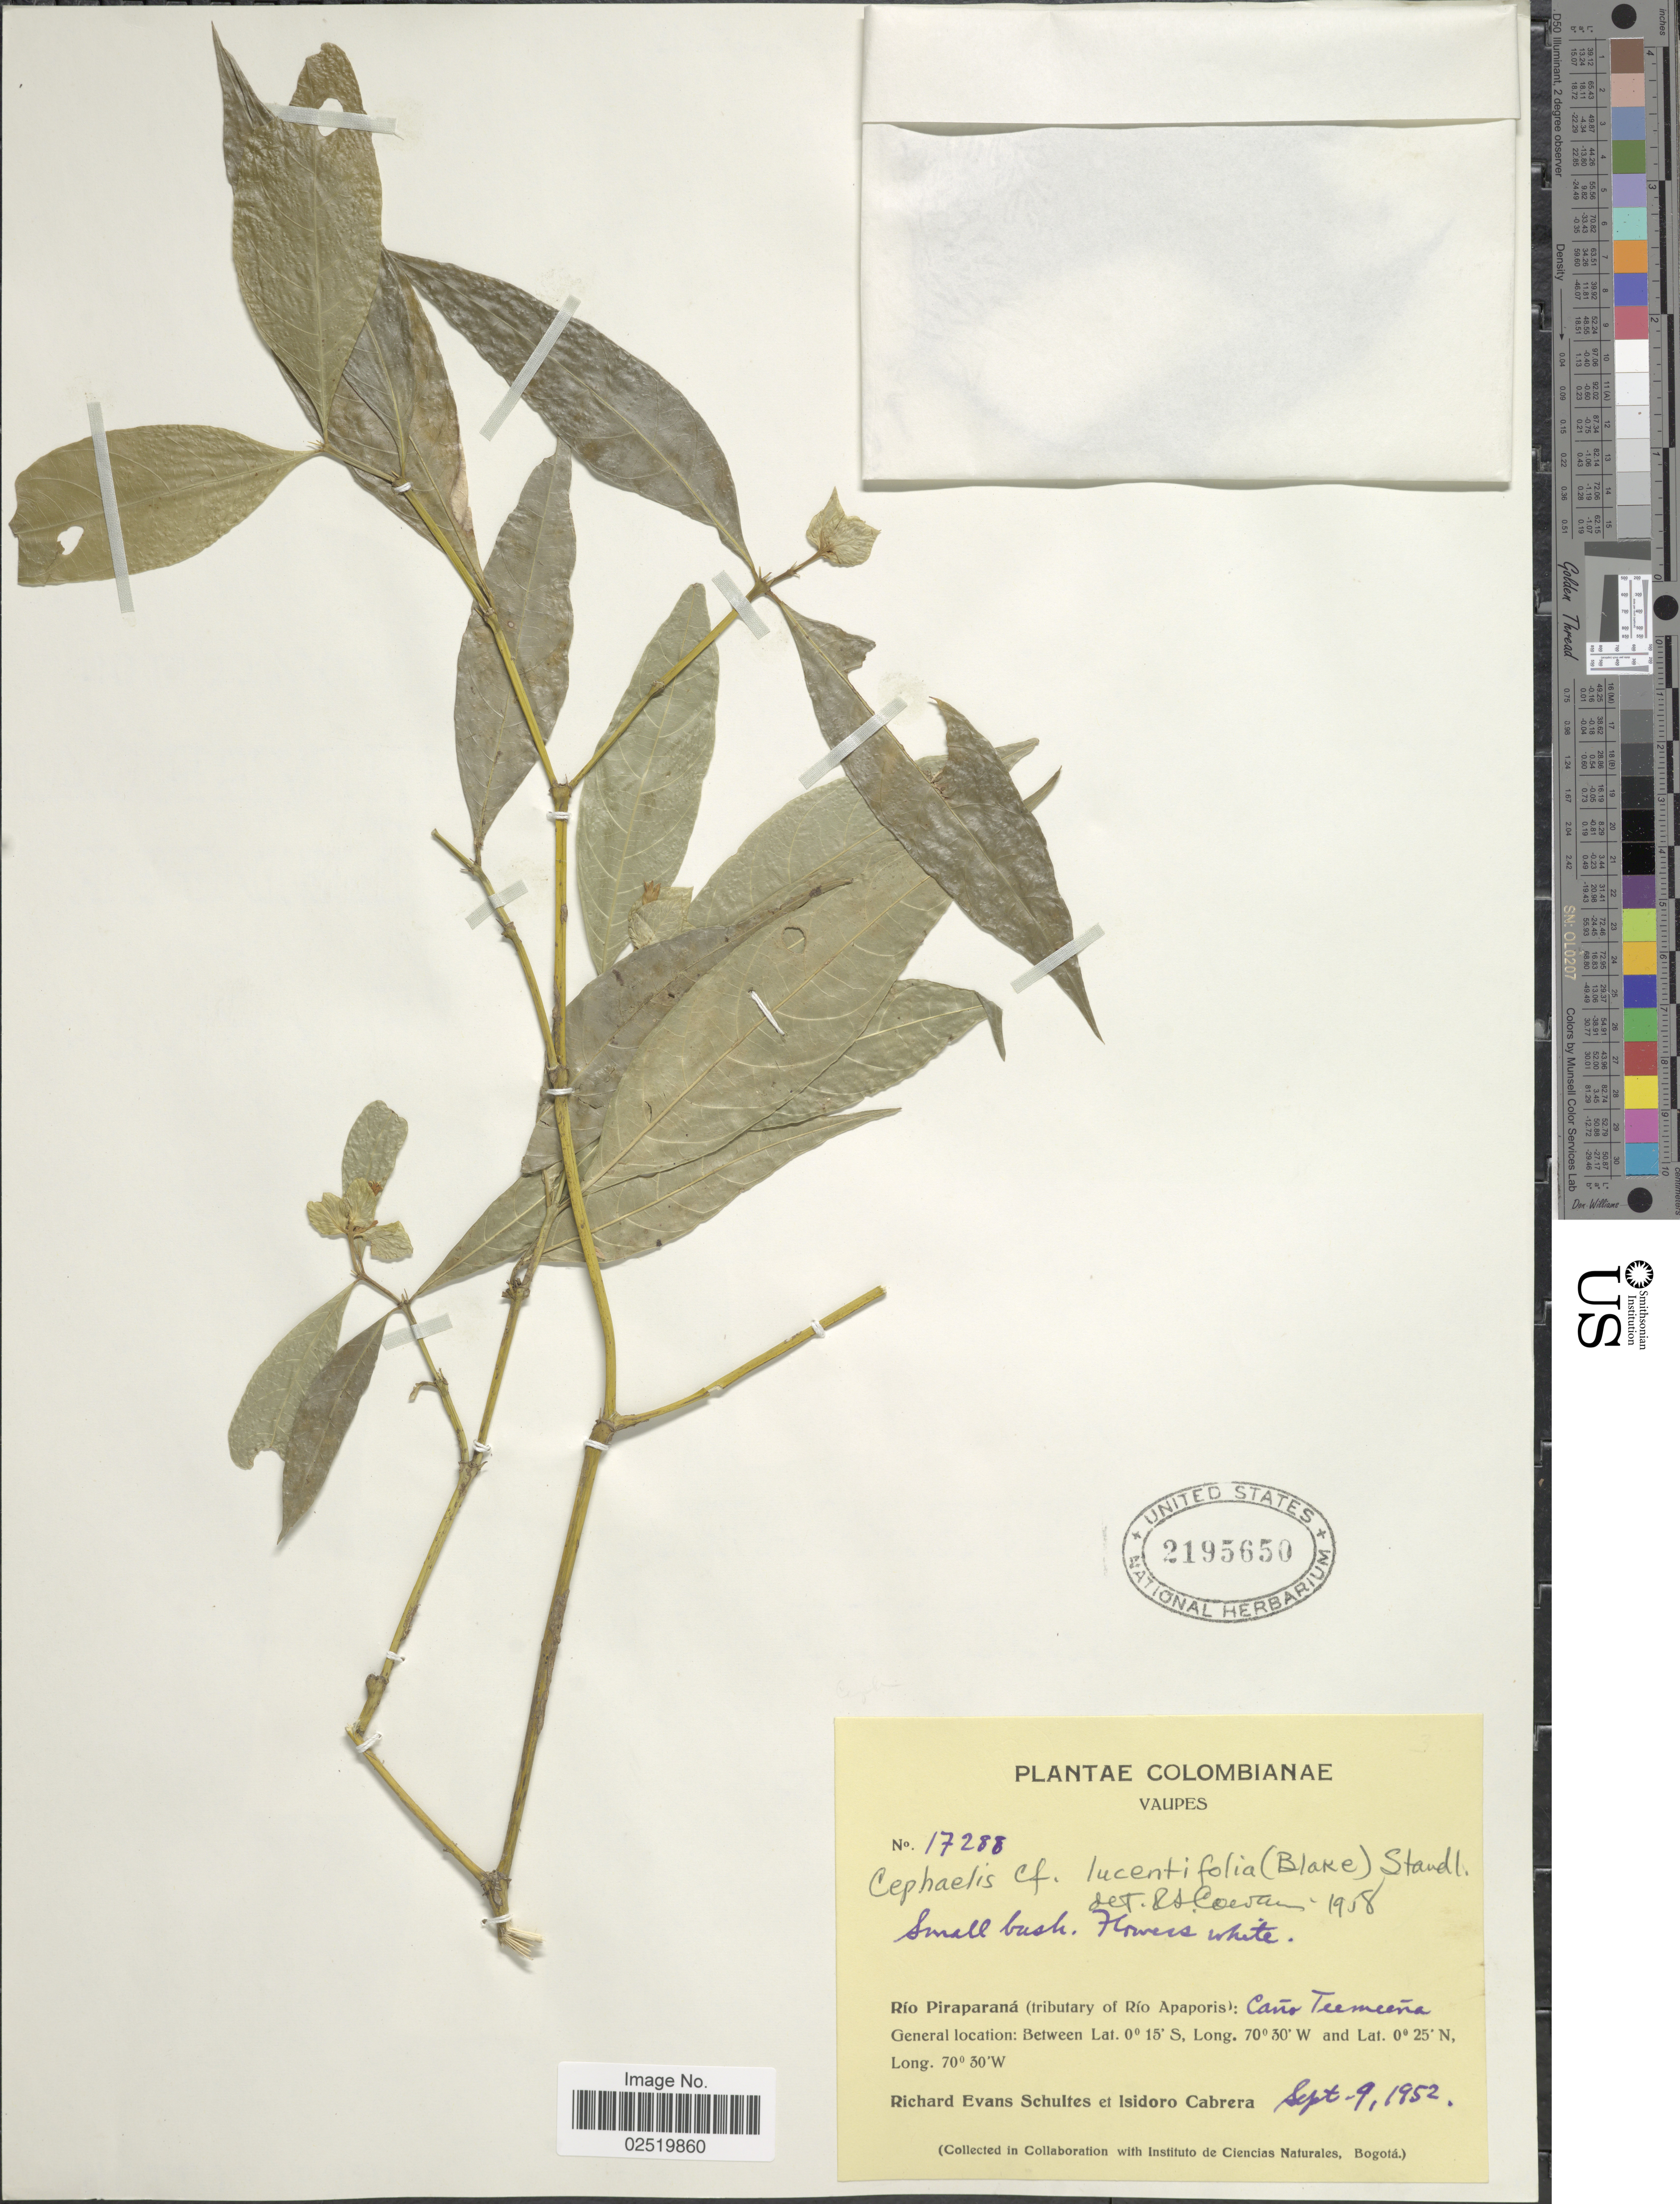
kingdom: Plantae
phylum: Tracheophyta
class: Magnoliopsida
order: Gentianales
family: Rubiaceae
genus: Psychotria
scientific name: Psychotria ostreophora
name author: (Wernham) C.M. Taylor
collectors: R. E. Schultes & I. Cabrera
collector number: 17288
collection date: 1952-09-09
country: Colombia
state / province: Vaupés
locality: Rio Piraparana (tributary of Rio Apaporis): Cano Teemeena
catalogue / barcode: US 2195650